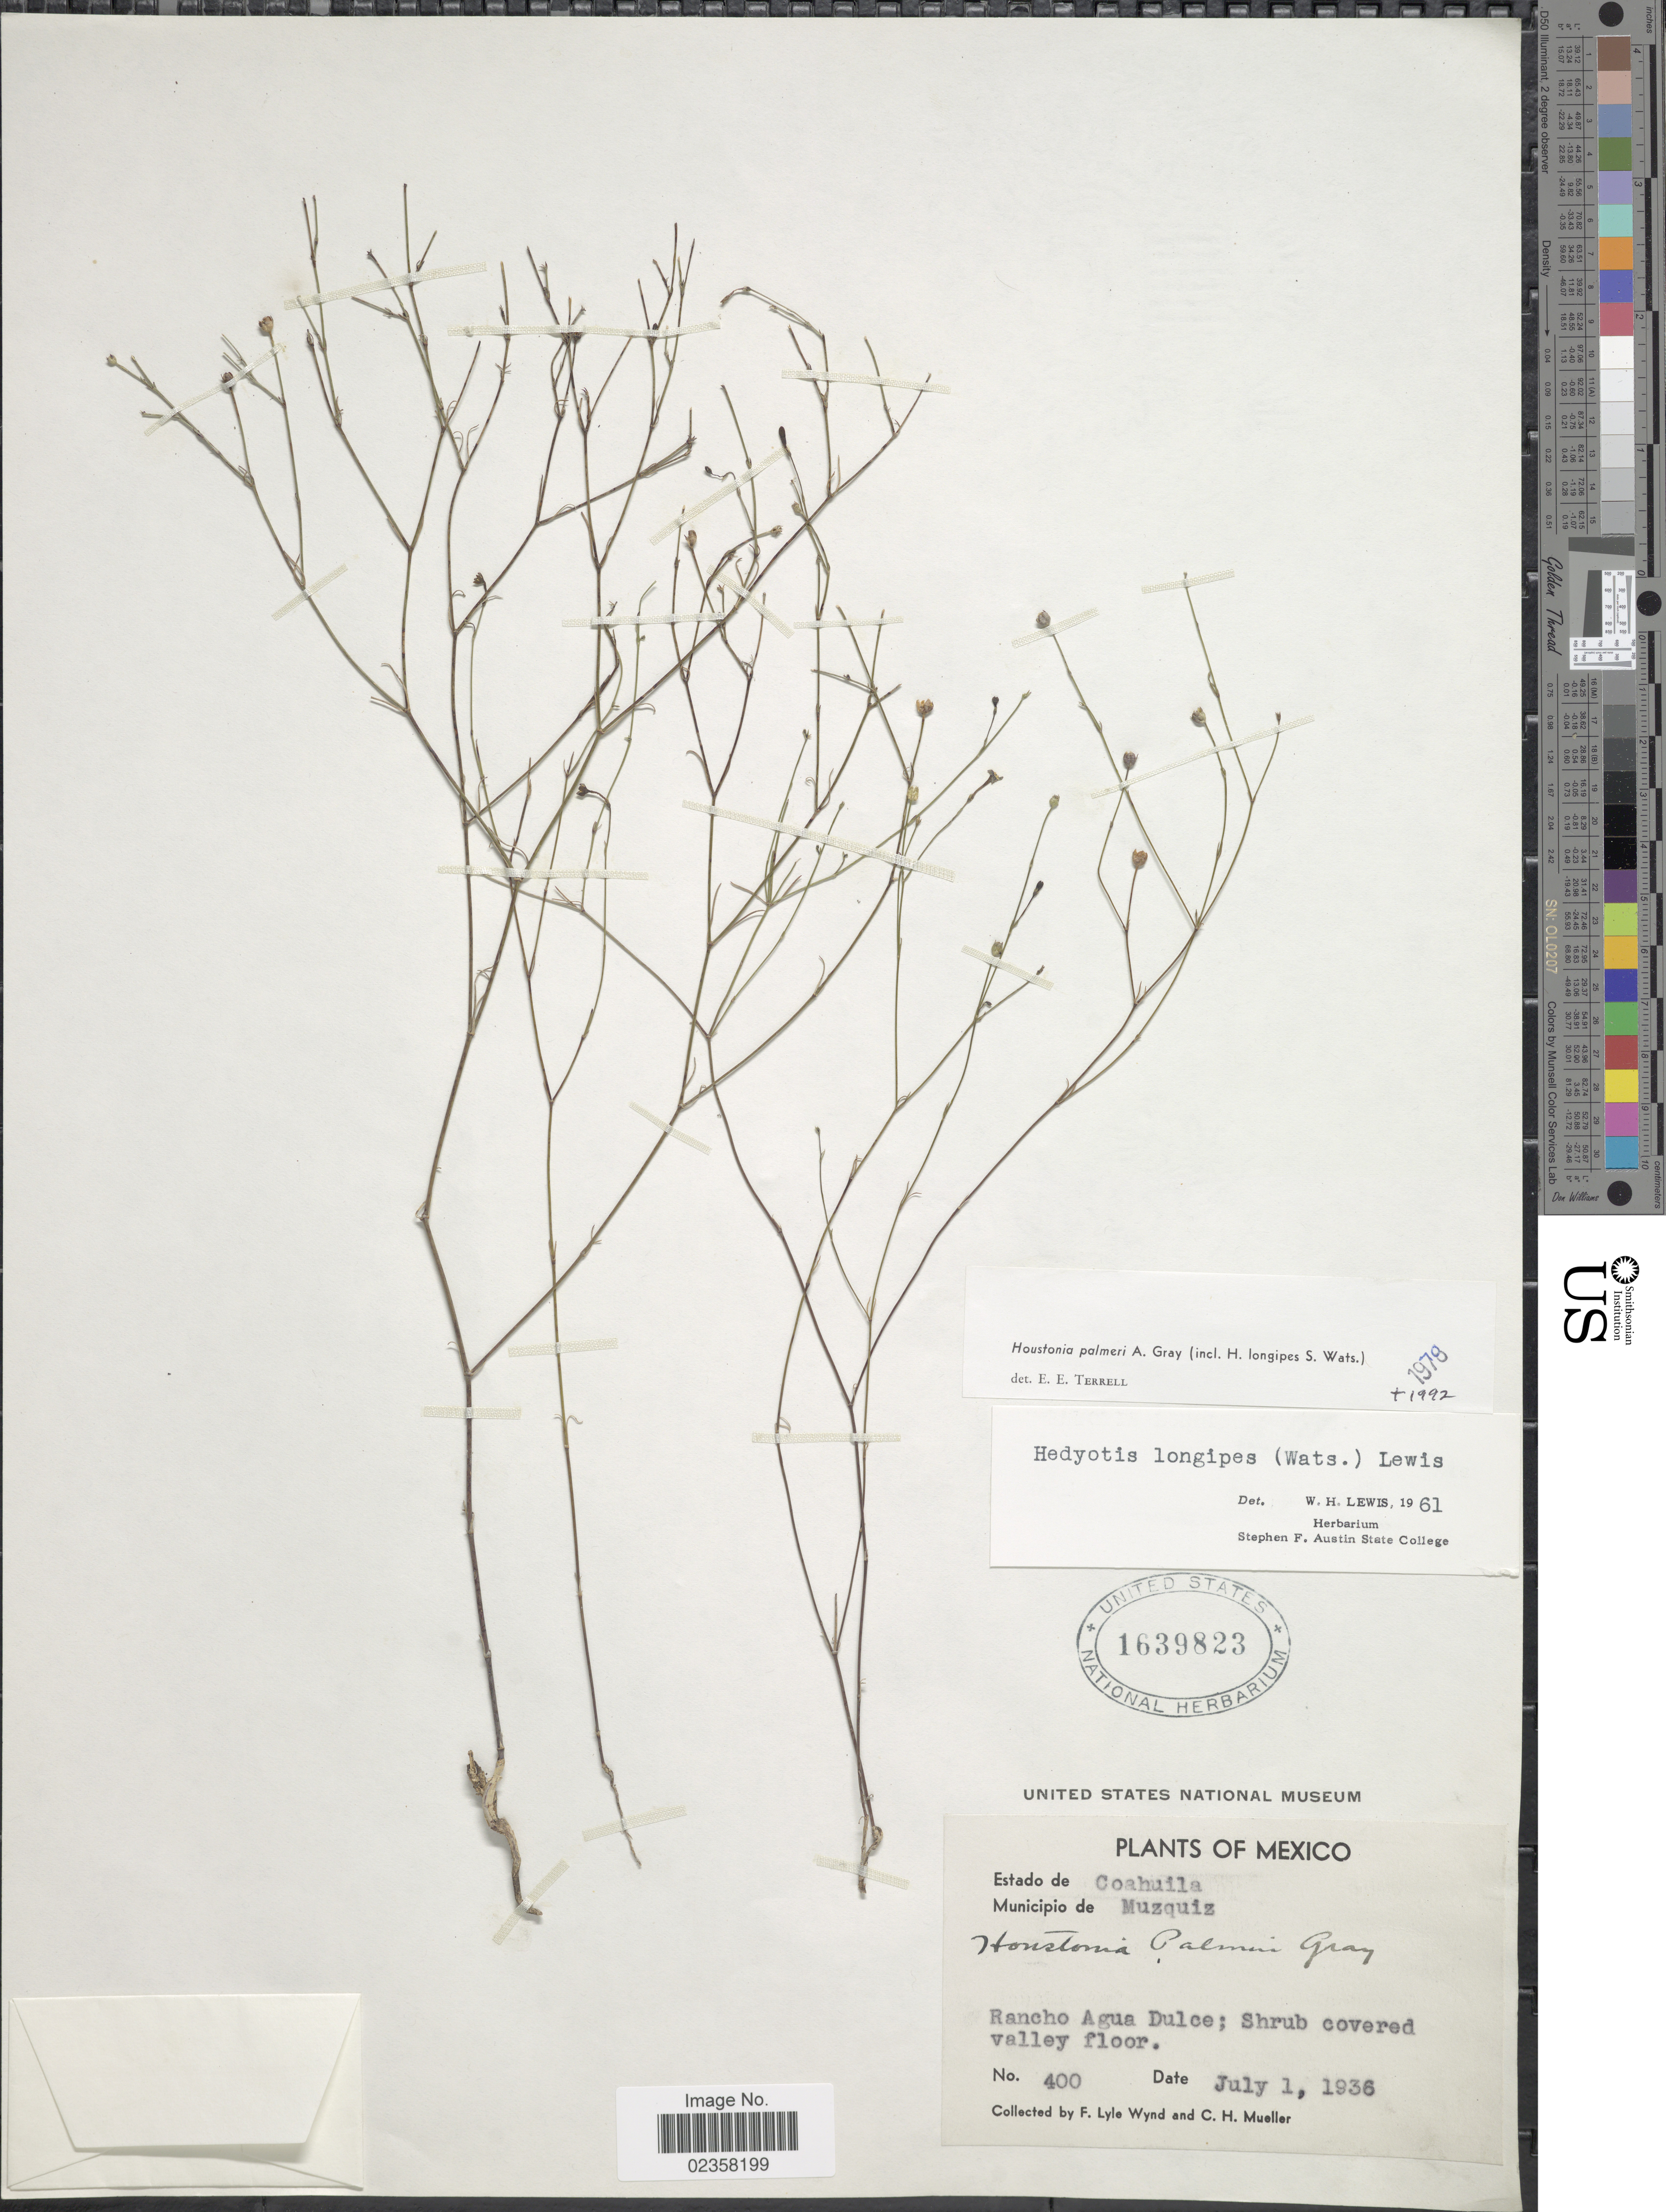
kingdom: Plantae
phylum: Tracheophyta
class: Magnoliopsida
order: Gentianales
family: Rubiaceae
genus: Houstonia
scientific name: Houstonia palmeri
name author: A. Gray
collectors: F. L. Wynd & C. H. Mueller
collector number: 400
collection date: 1936-07-01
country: Mexico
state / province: Coahuila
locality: Municipio de Muzquiz, Rancho Agua Dulce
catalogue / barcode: US 1639823